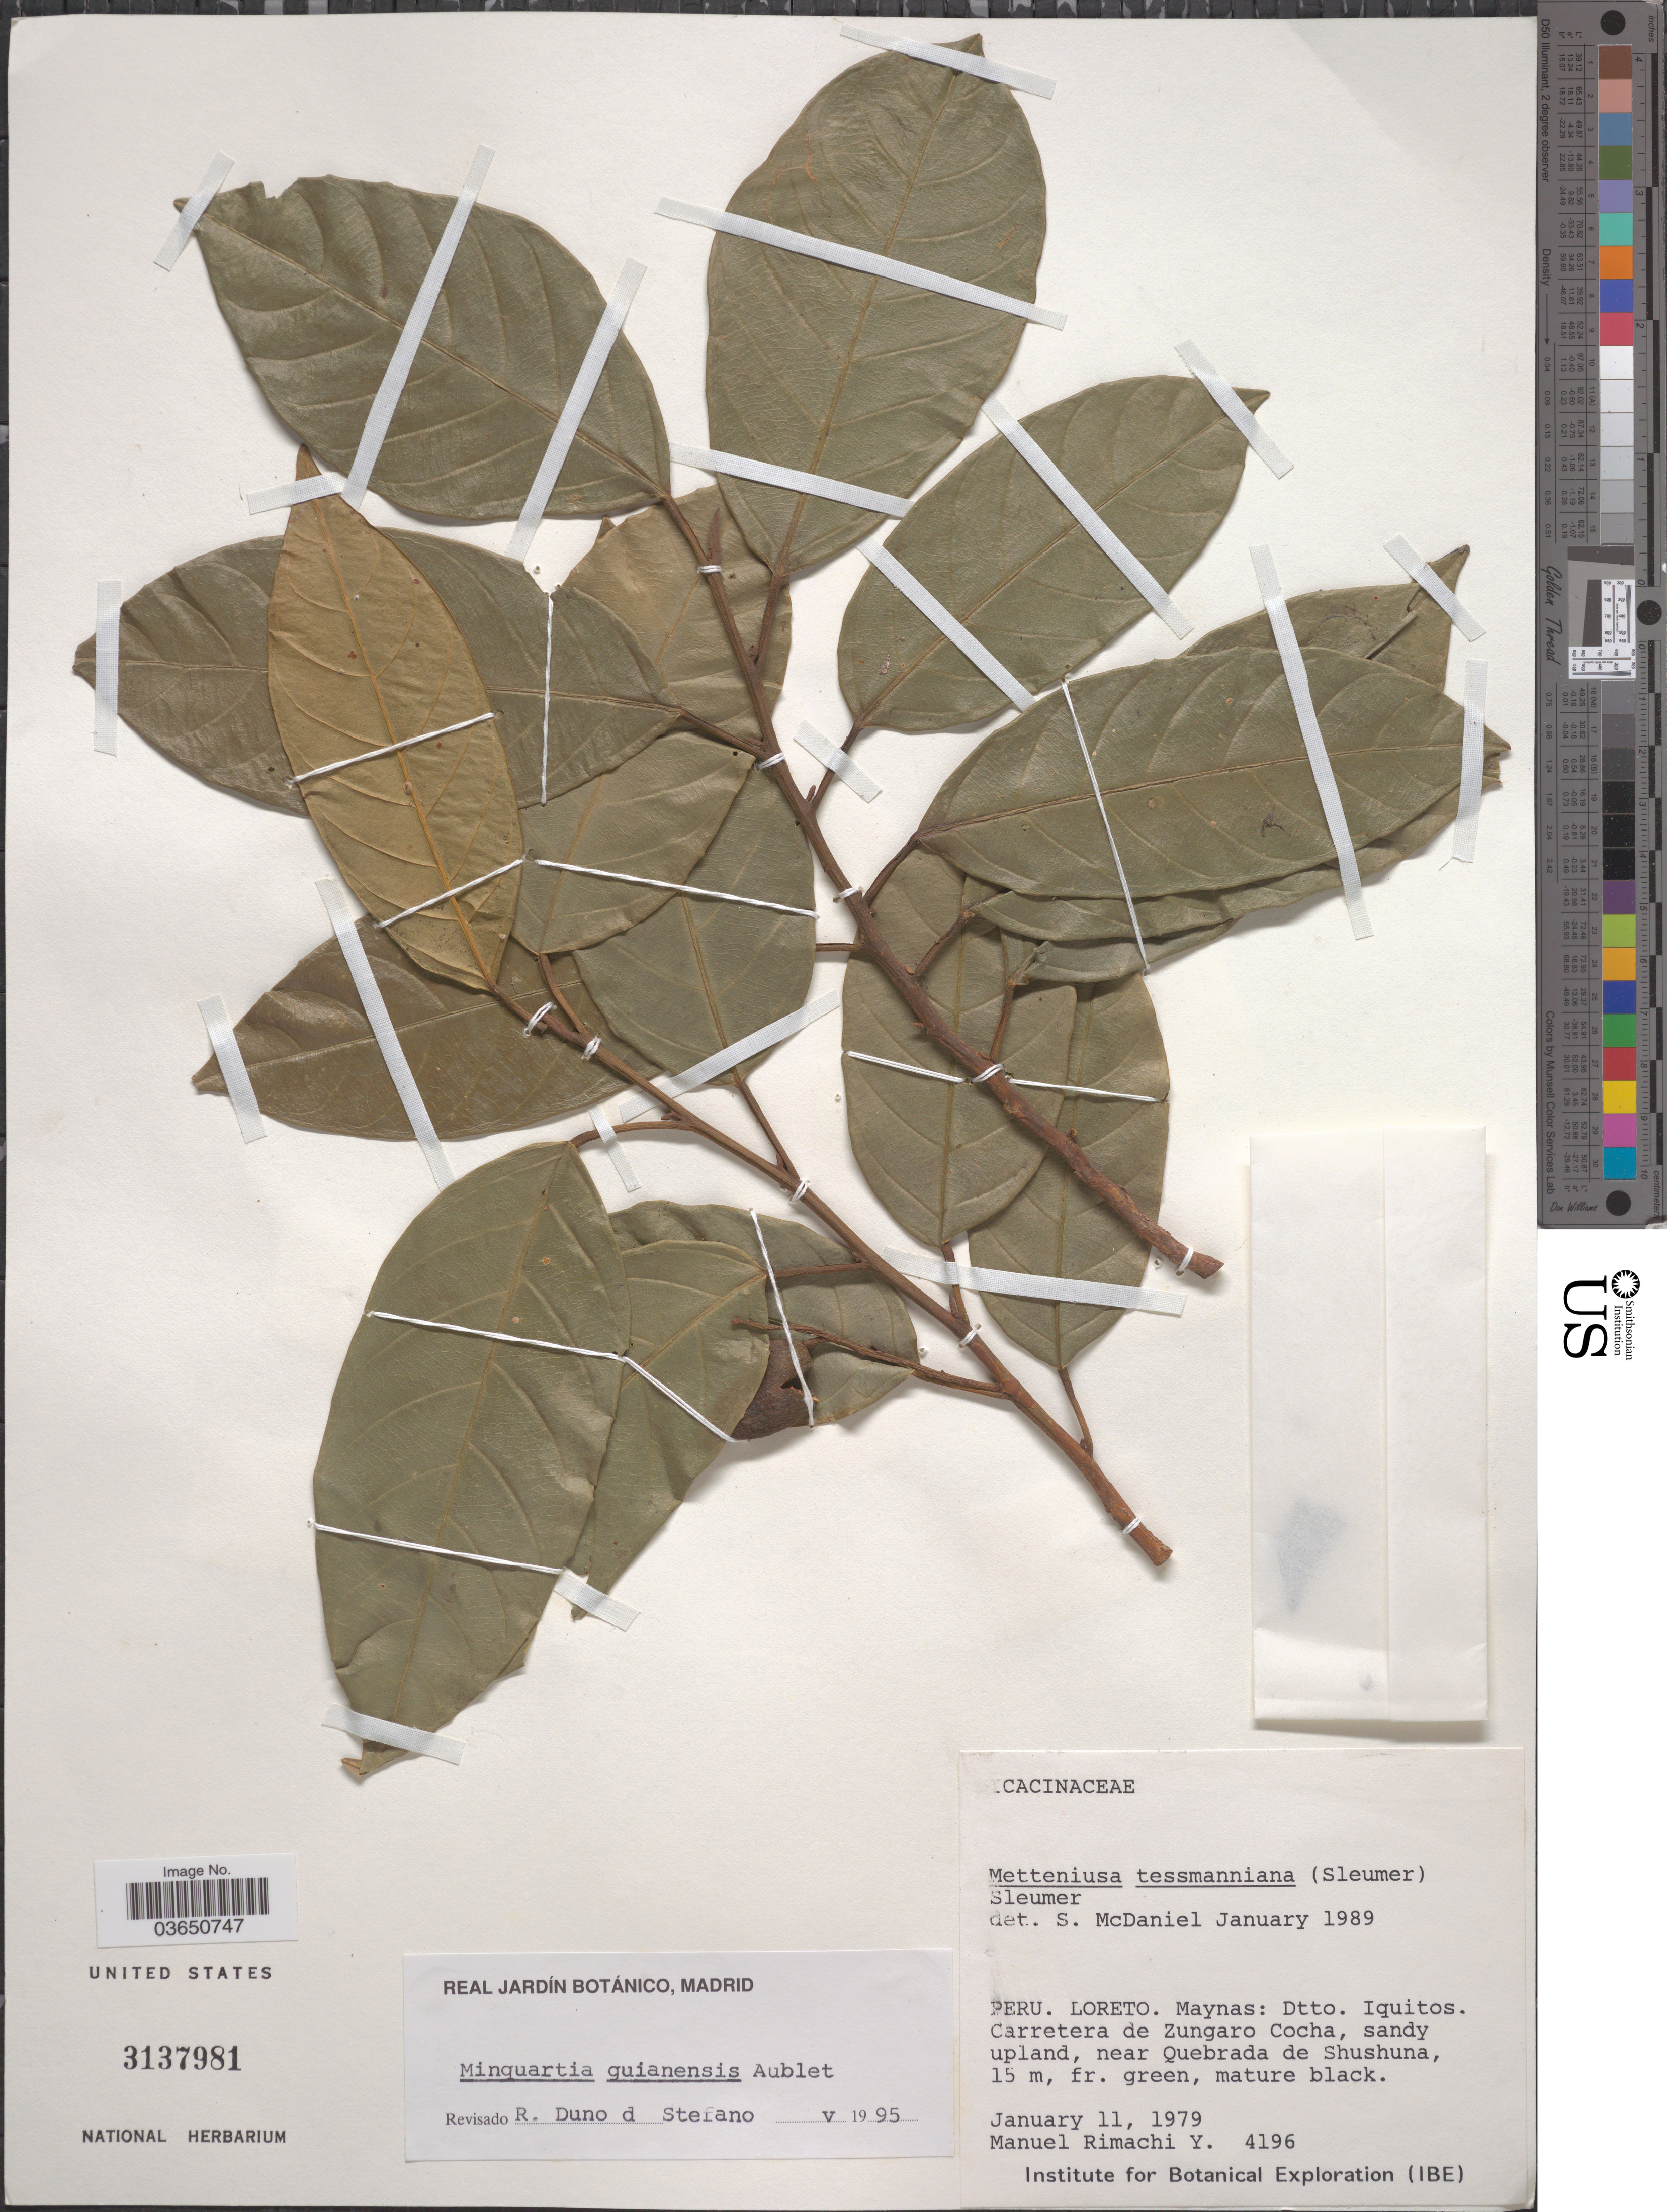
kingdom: Plantae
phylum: Tracheophyta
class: Magnoliopsida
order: Santalales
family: Coulaceae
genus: Minquartia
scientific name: Minquartia guianensis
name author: Aubl.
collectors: M. Rimachi Y.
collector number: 4196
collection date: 1979-01-11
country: Peru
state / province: Loreto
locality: Maynas: Dtto. Iquitos. Carretera de Zungaro Cocha, sandy upland, near Quebrada de Shushuna.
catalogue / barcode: US 3137981